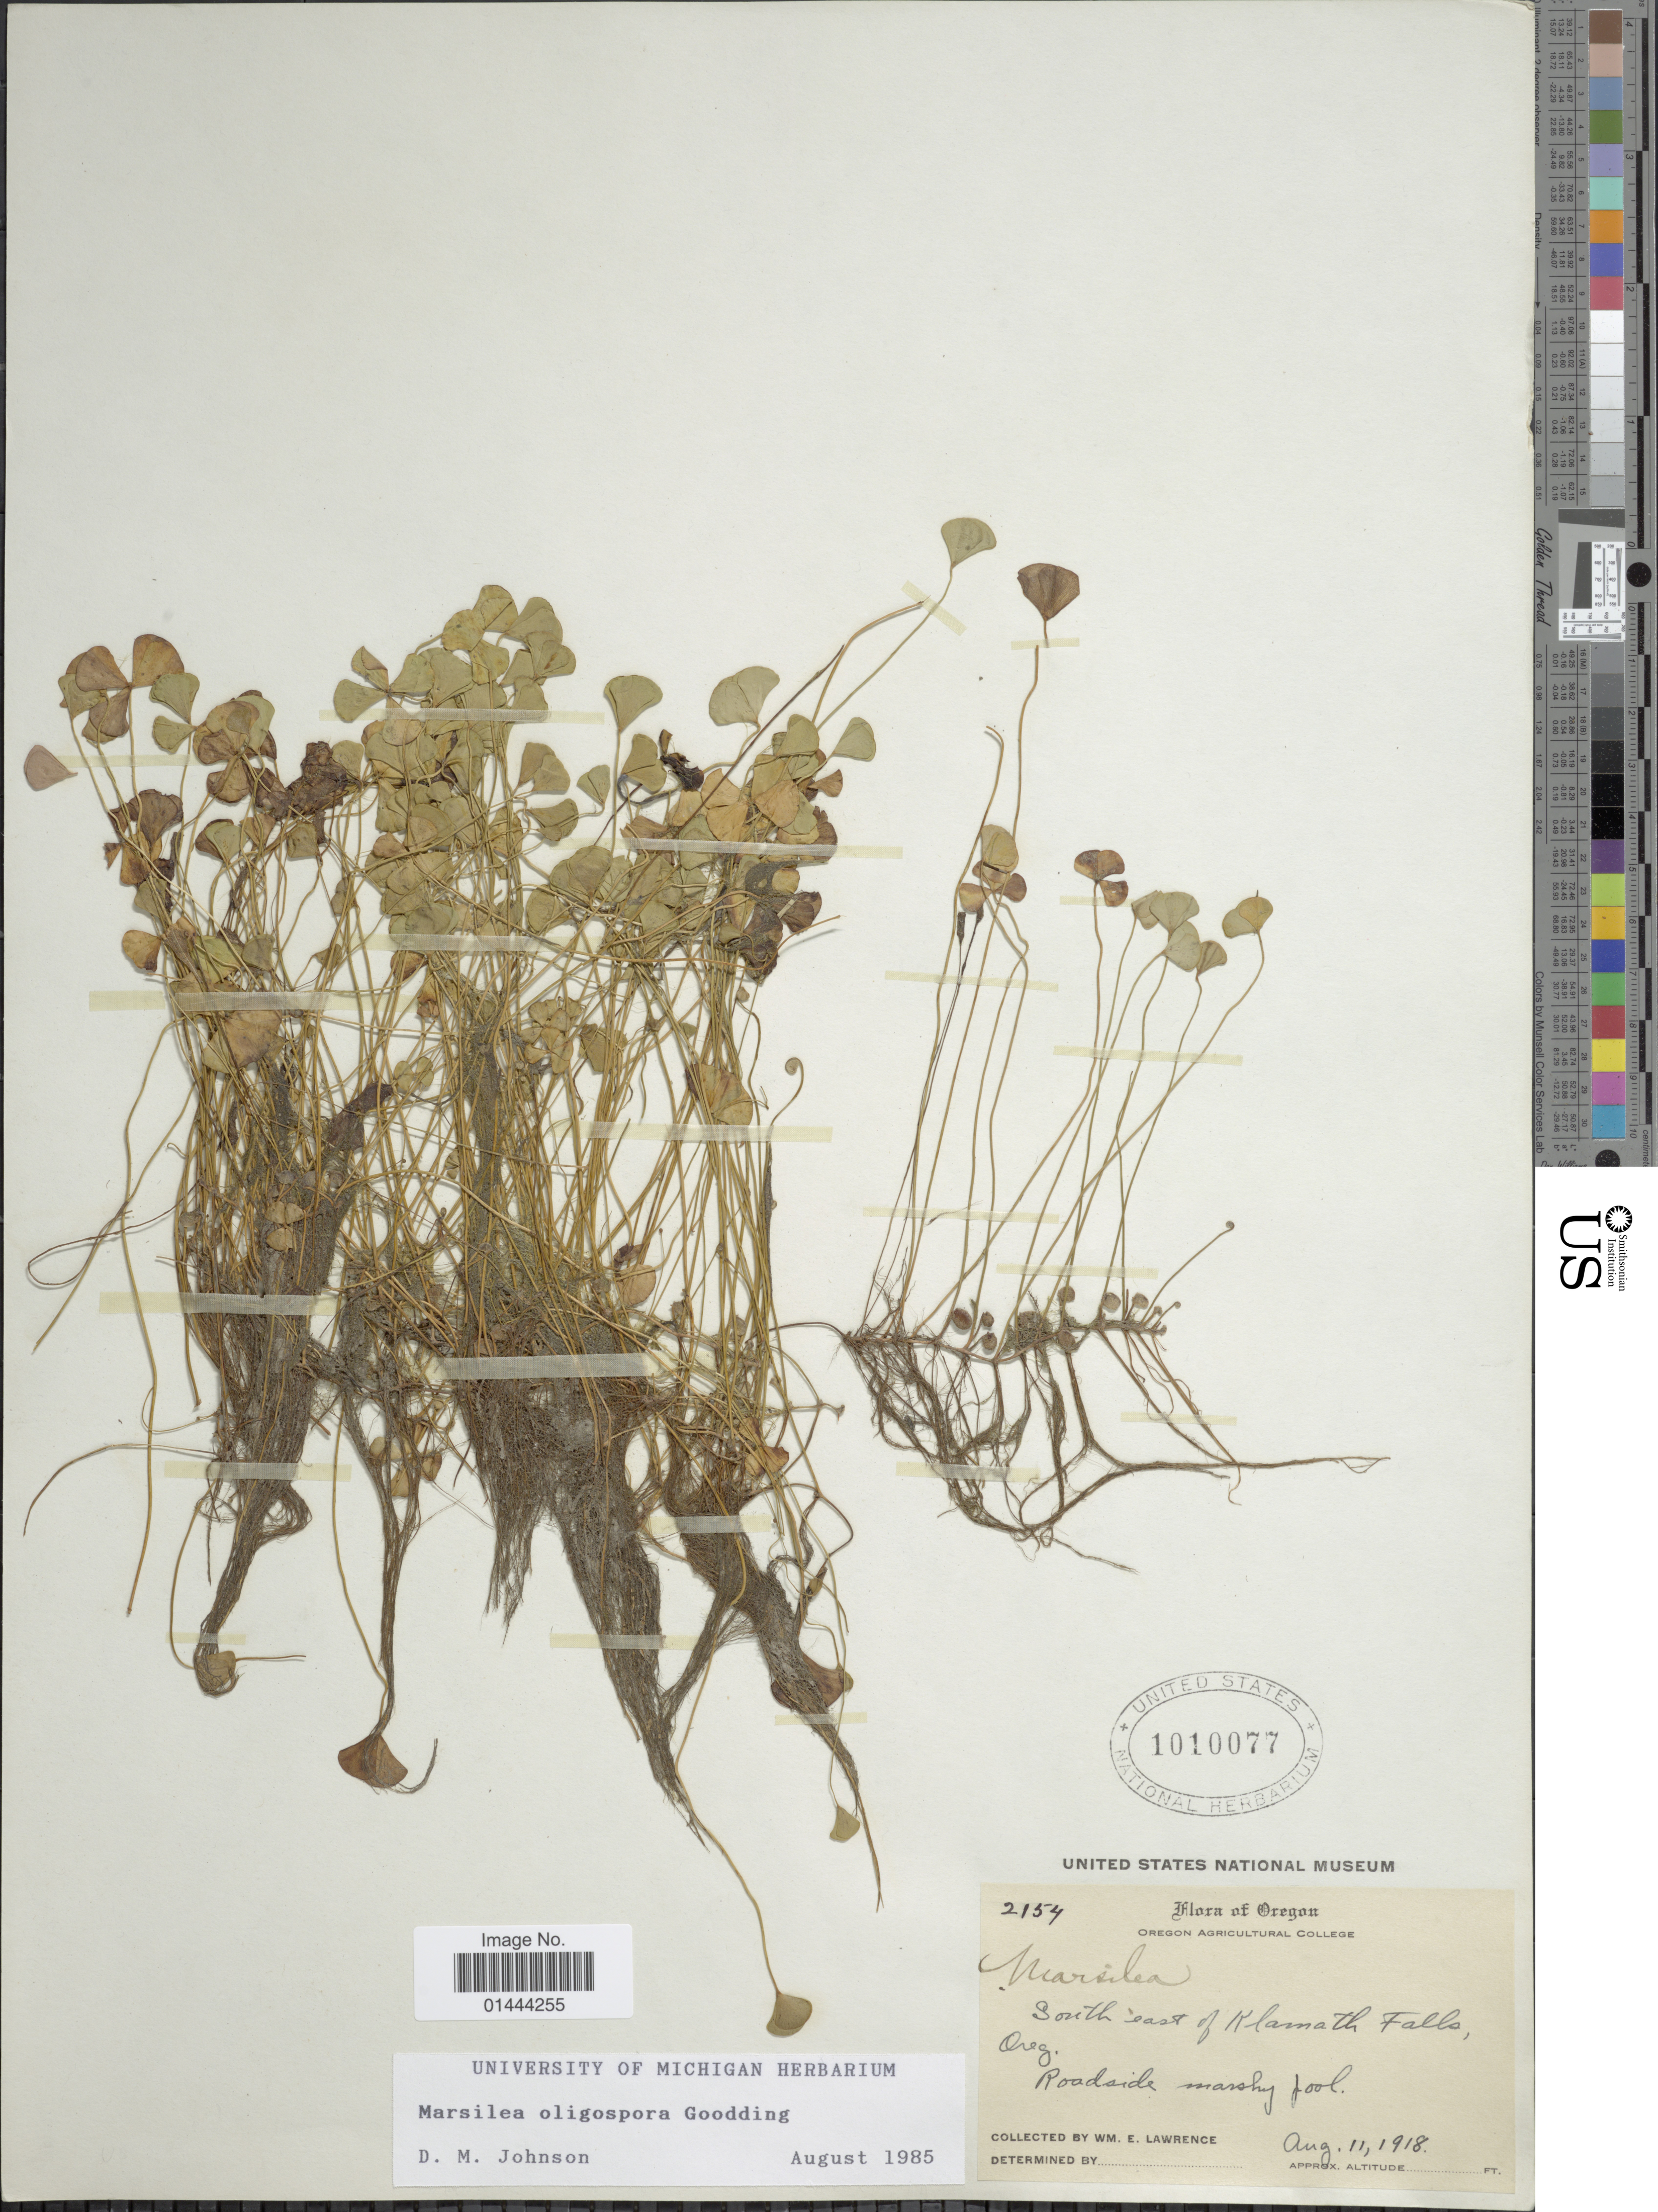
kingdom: Plantae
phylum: Tracheophyta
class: Polypodiopsida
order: Salviniales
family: Marsileaceae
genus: Marsilea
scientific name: Marsilea oligospora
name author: Goodd.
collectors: W. Lawrence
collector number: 2154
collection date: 1918-08-11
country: United States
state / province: Oregon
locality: South east of Klamath Falls, roadside marshy pool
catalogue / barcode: US 1010077